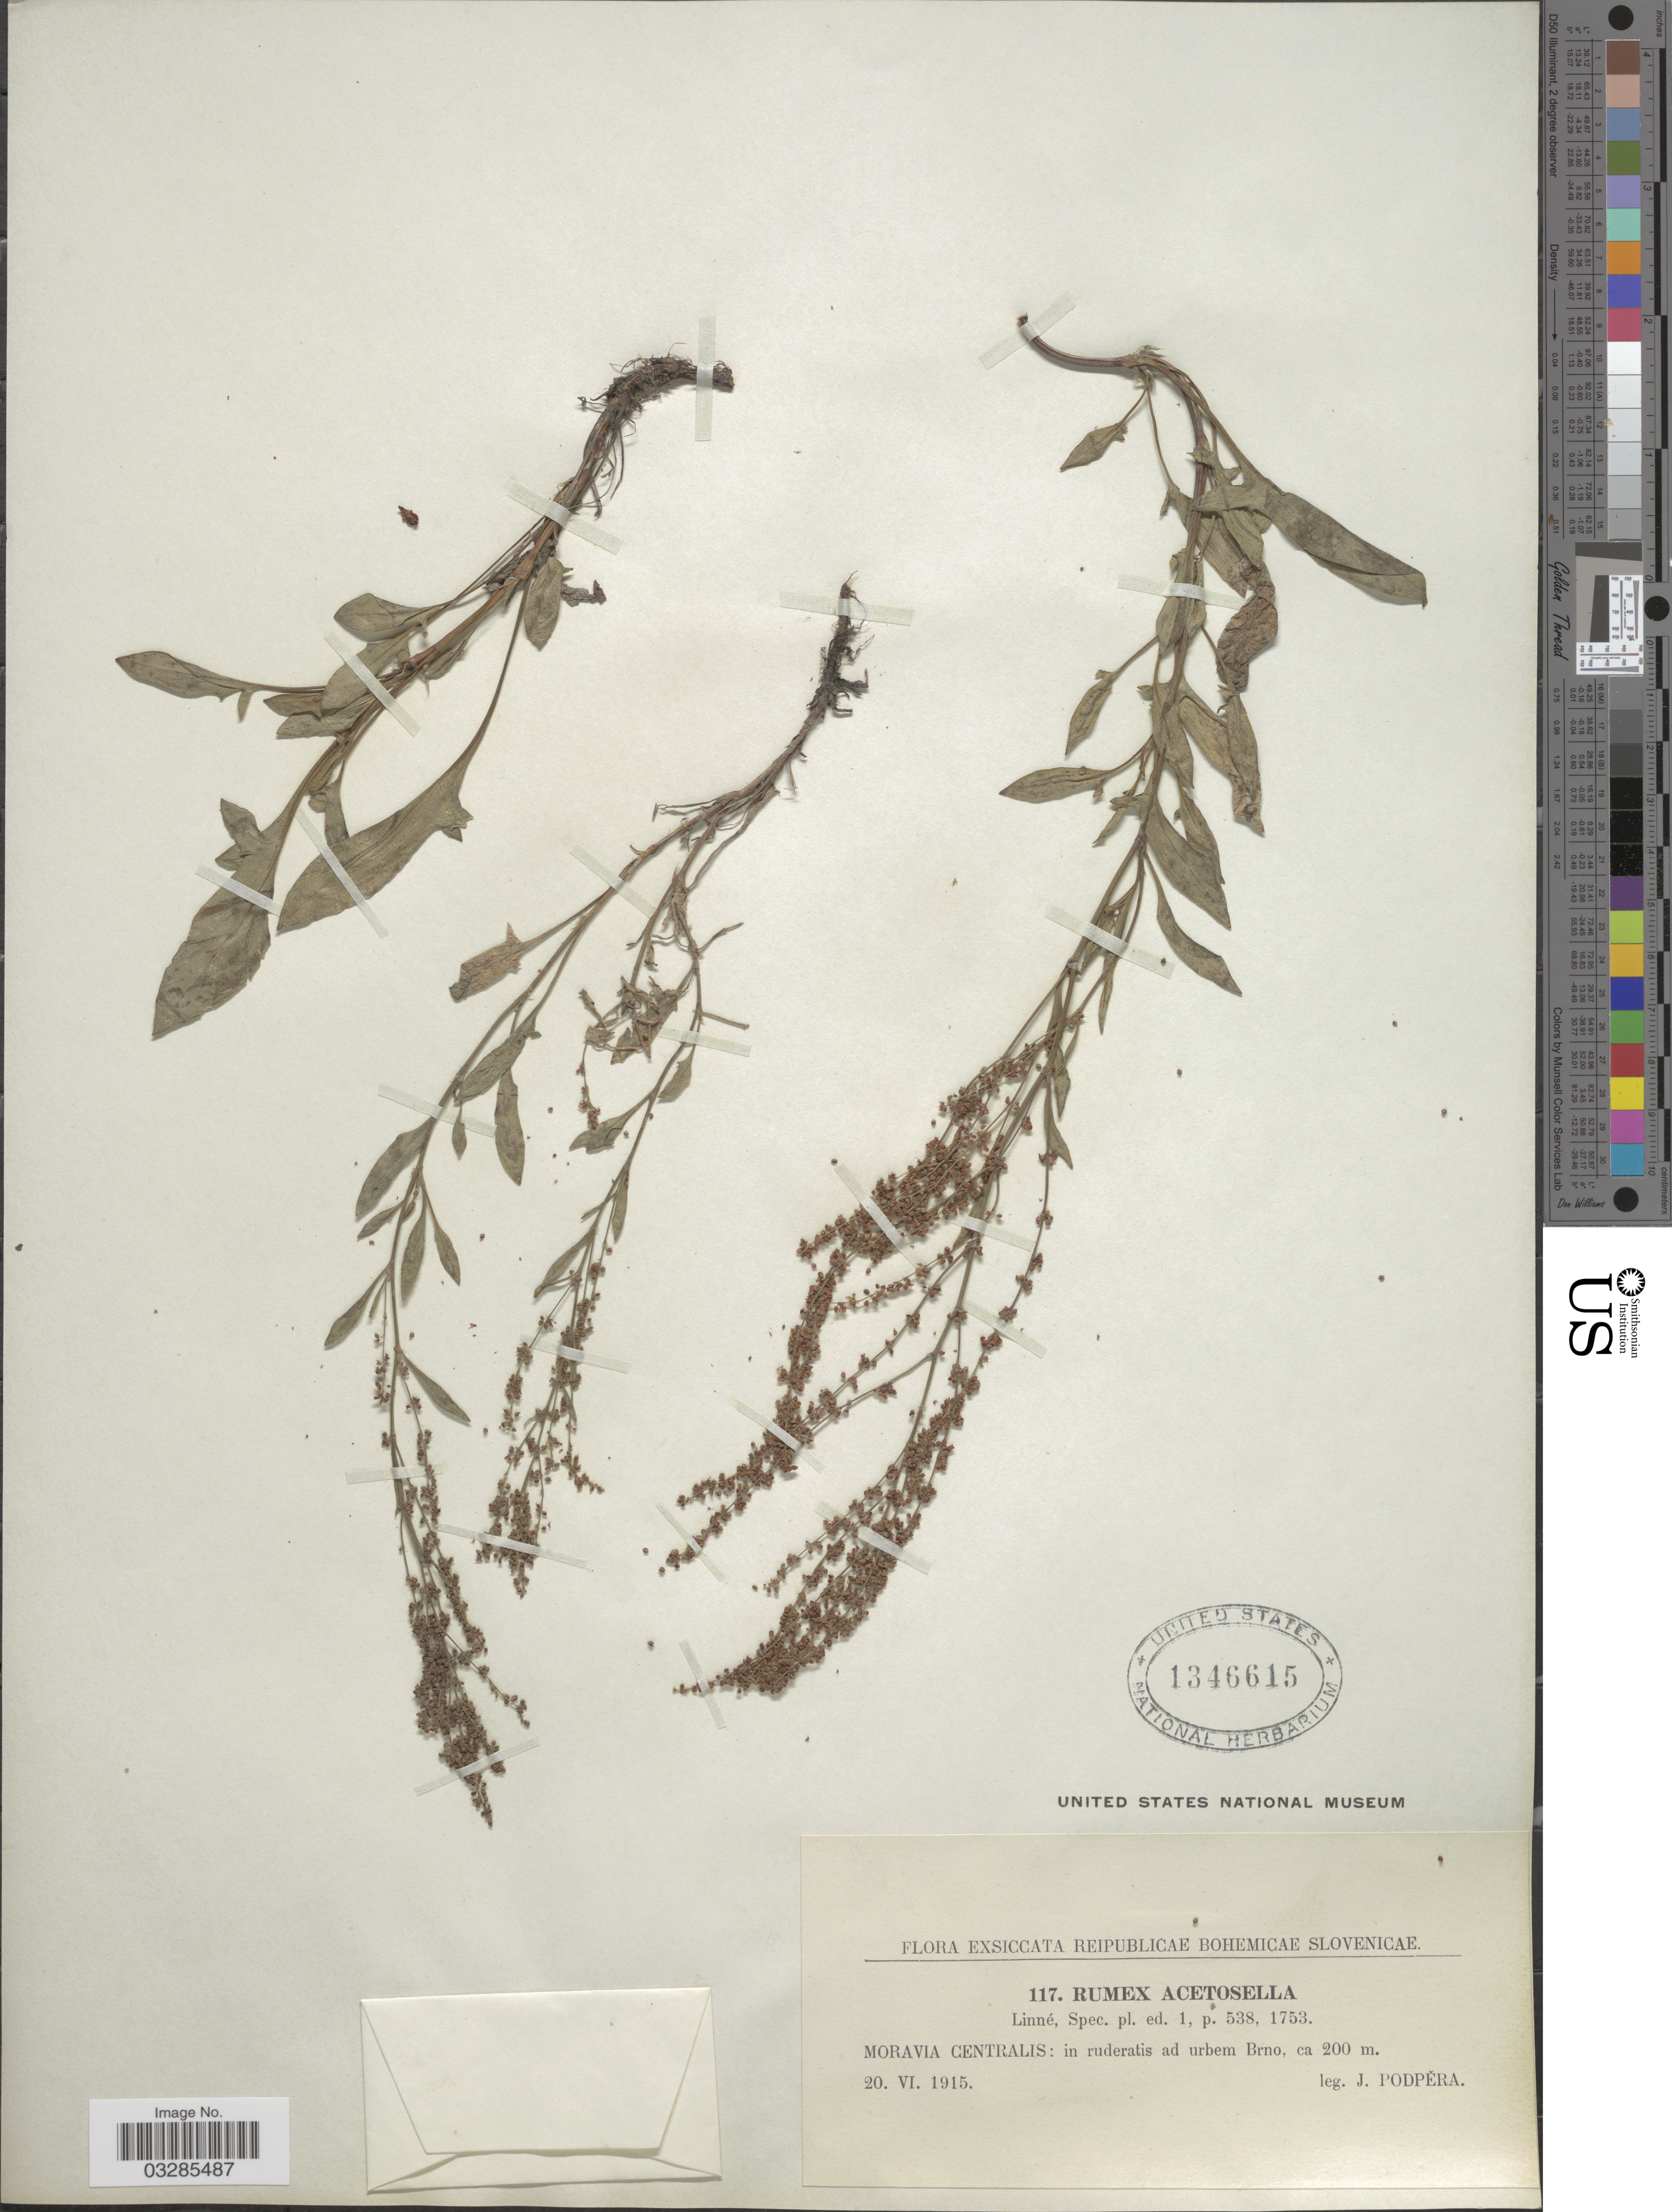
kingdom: Plantae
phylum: Tracheophyta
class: Magnoliopsida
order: Caryophyllales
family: Polygonaceae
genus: Rumex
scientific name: Rumex acetosella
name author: L.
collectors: J. Podpera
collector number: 117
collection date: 1915-06-20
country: Czechia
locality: Reipublicae Bohemicae Slovenicae. Moravia Centralis: in ruderatis ad urbem Brno.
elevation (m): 200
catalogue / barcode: US 1346615